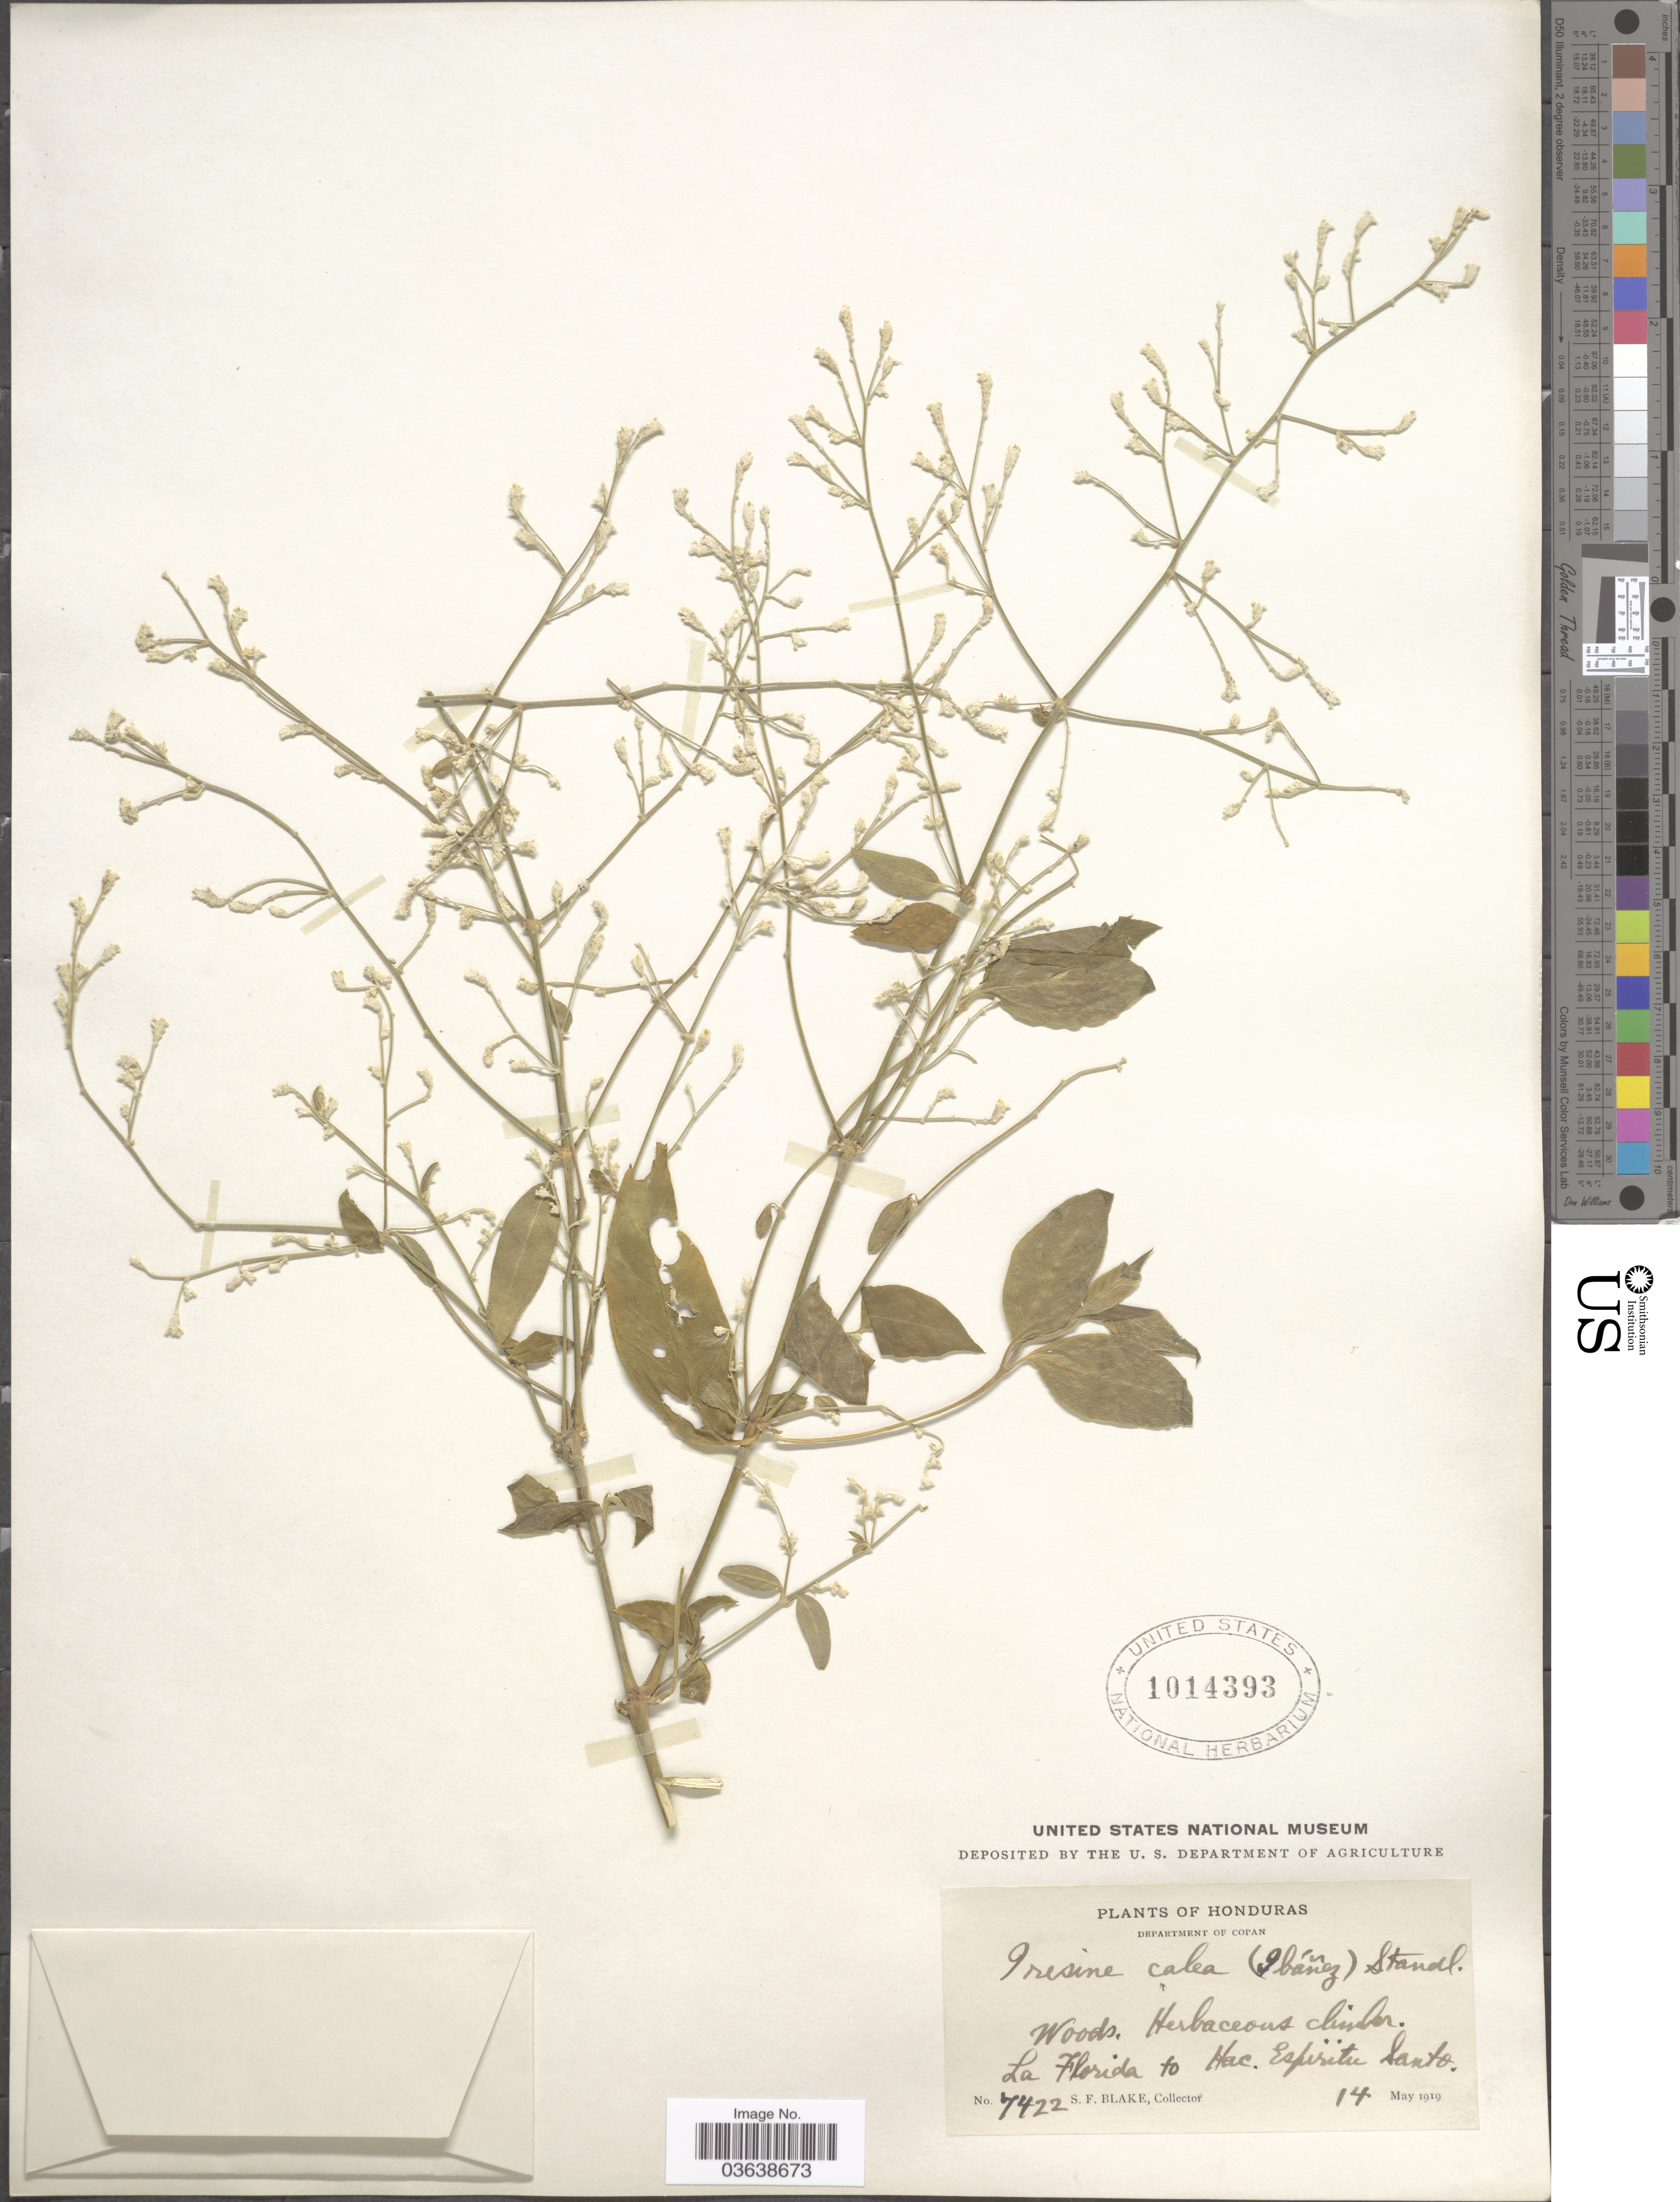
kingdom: Plantae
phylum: Tracheophyta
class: Magnoliopsida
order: Caryophyllales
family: Amaranthaceae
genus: Iresine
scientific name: Iresine calea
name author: (Ibáñez) Standl.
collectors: S. Blake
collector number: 7422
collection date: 1919-05-14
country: Honduras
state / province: Copán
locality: Department of Copan. La Florida to Hac. Espiritu Santo.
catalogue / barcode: US 1014393